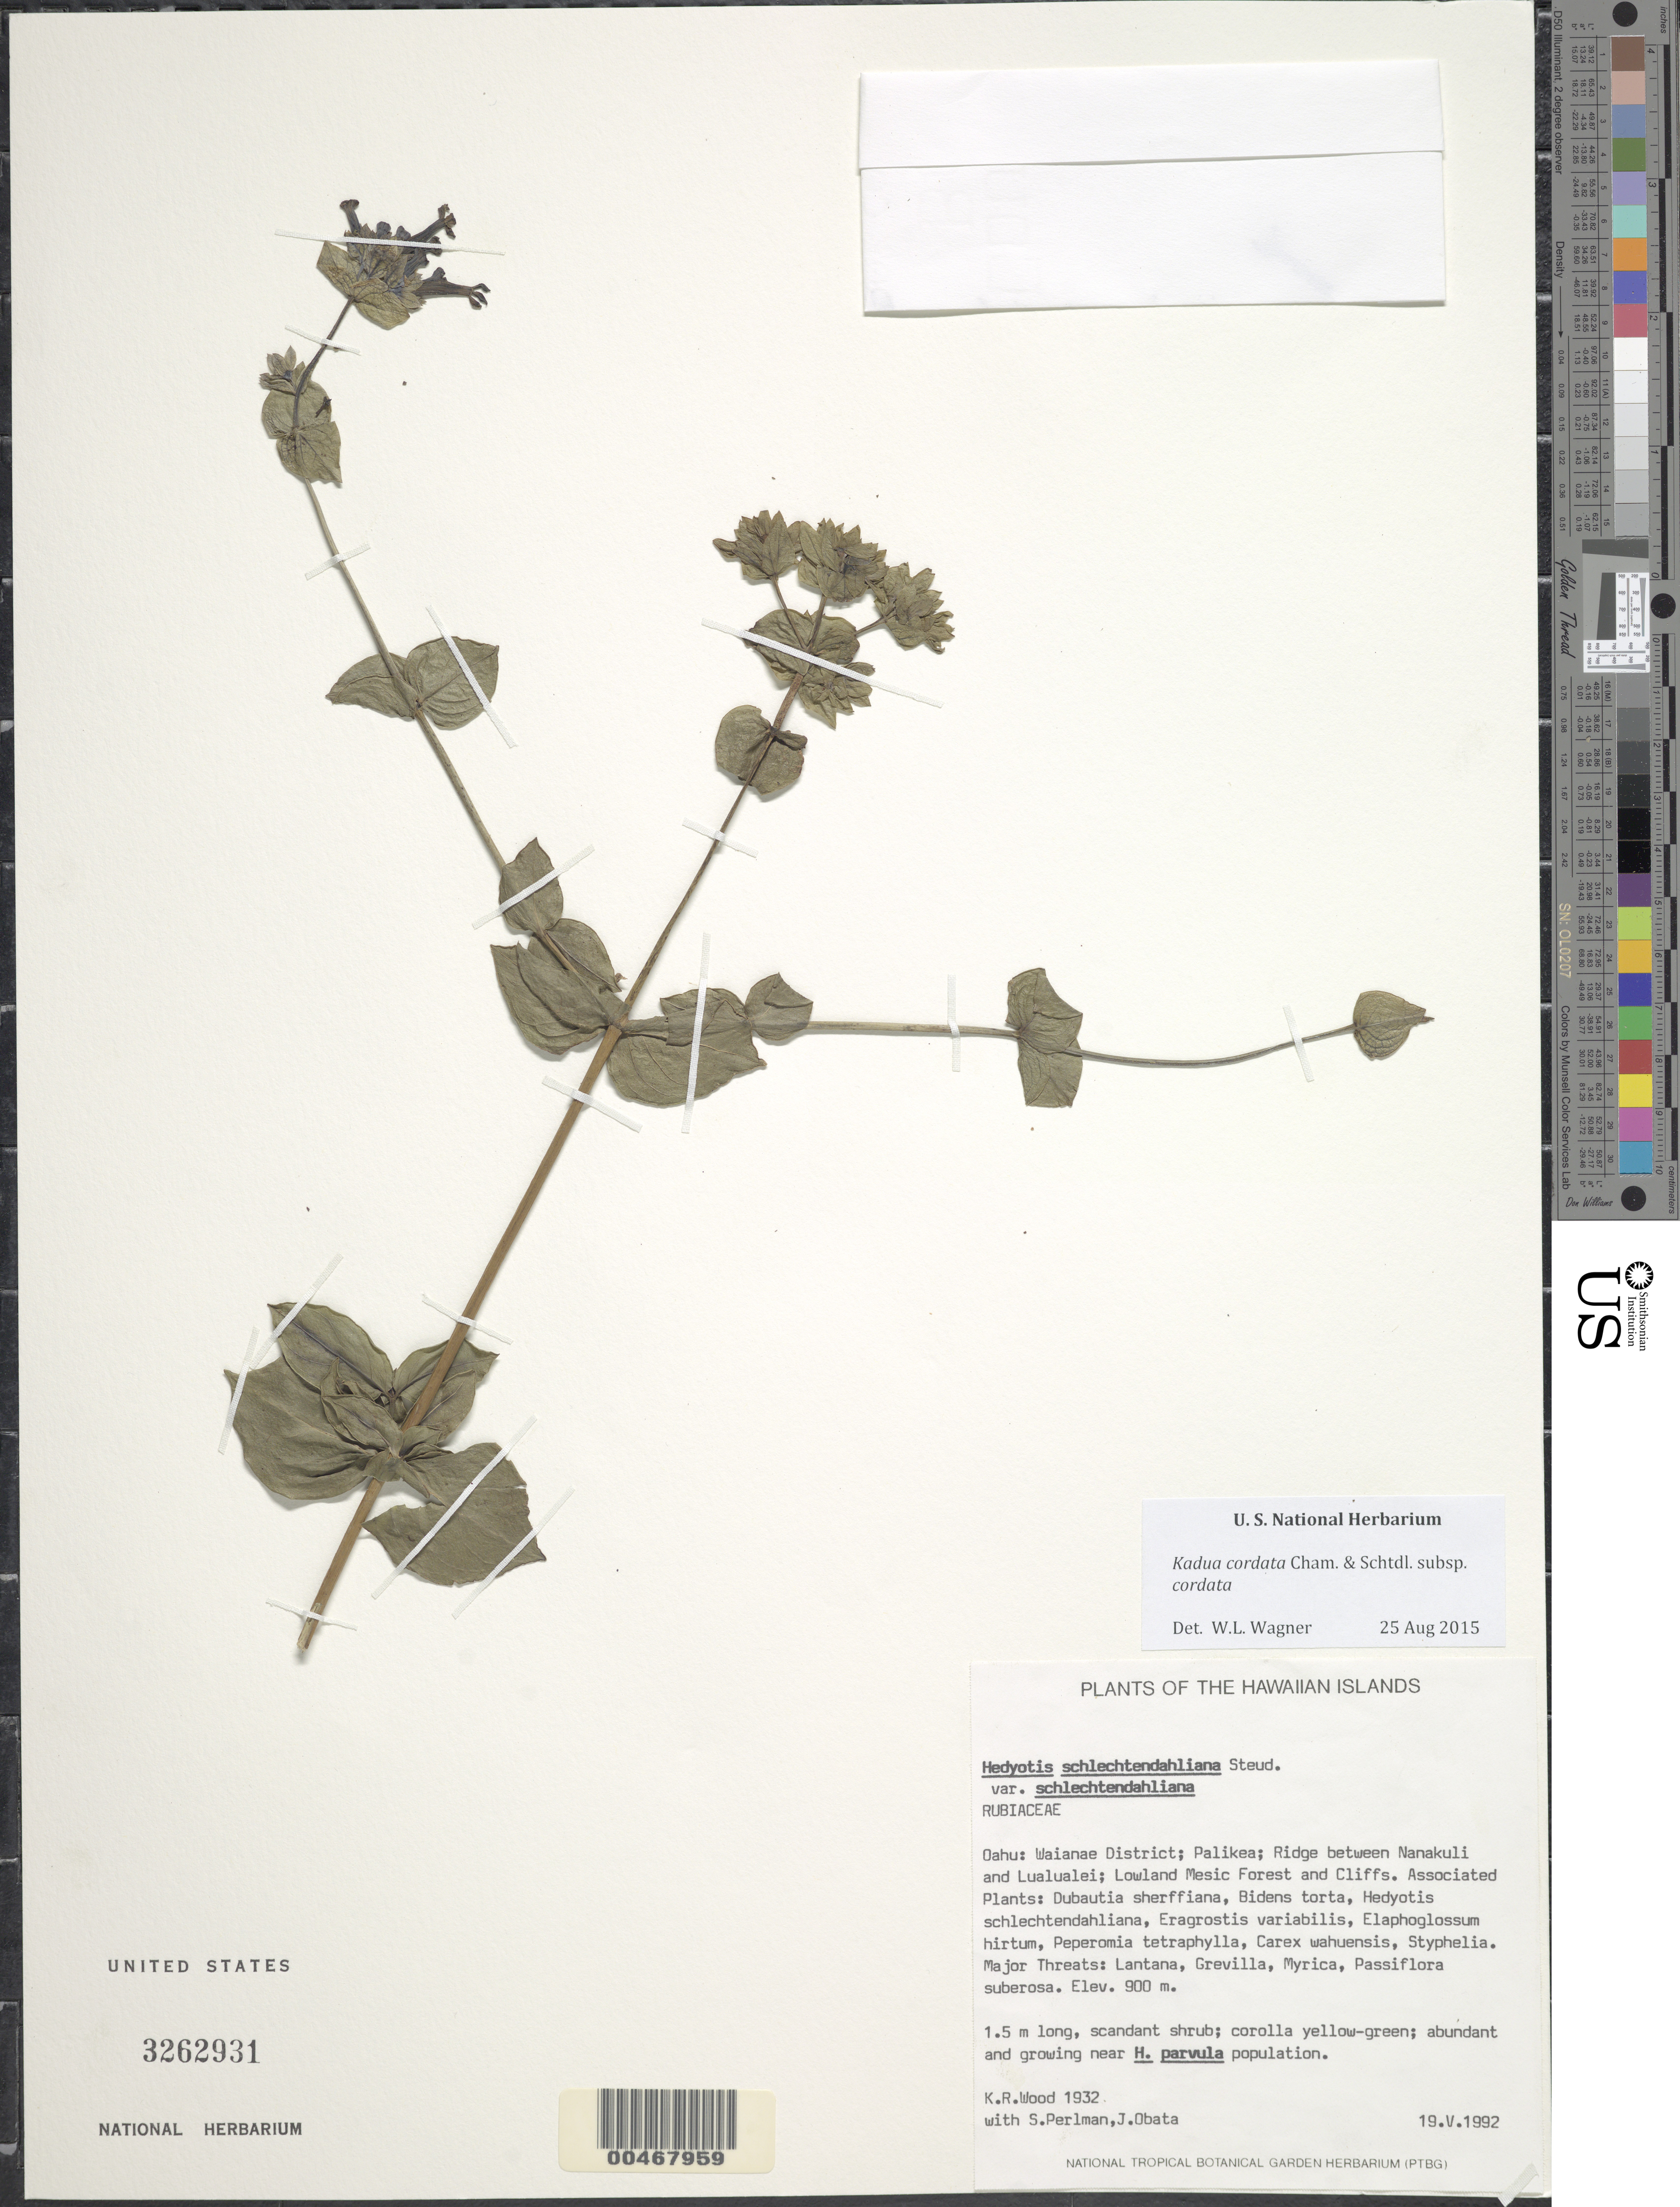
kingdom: Plantae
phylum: Tracheophyta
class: Magnoliopsida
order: Gentianales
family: Rubiaceae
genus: Kadua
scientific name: Kadua cordata subsp. cordata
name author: Cham. & Schltdl.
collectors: K. R. Wood, S. P. Perlman & J. Obata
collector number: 1932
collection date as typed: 19 May 1992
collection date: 1992-05-19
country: United States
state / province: Hawaii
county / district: Honolulu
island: Oahu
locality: Waianae Dist., Palikea, ridge between Nanakuli and Lualualei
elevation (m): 900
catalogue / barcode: US 3262931